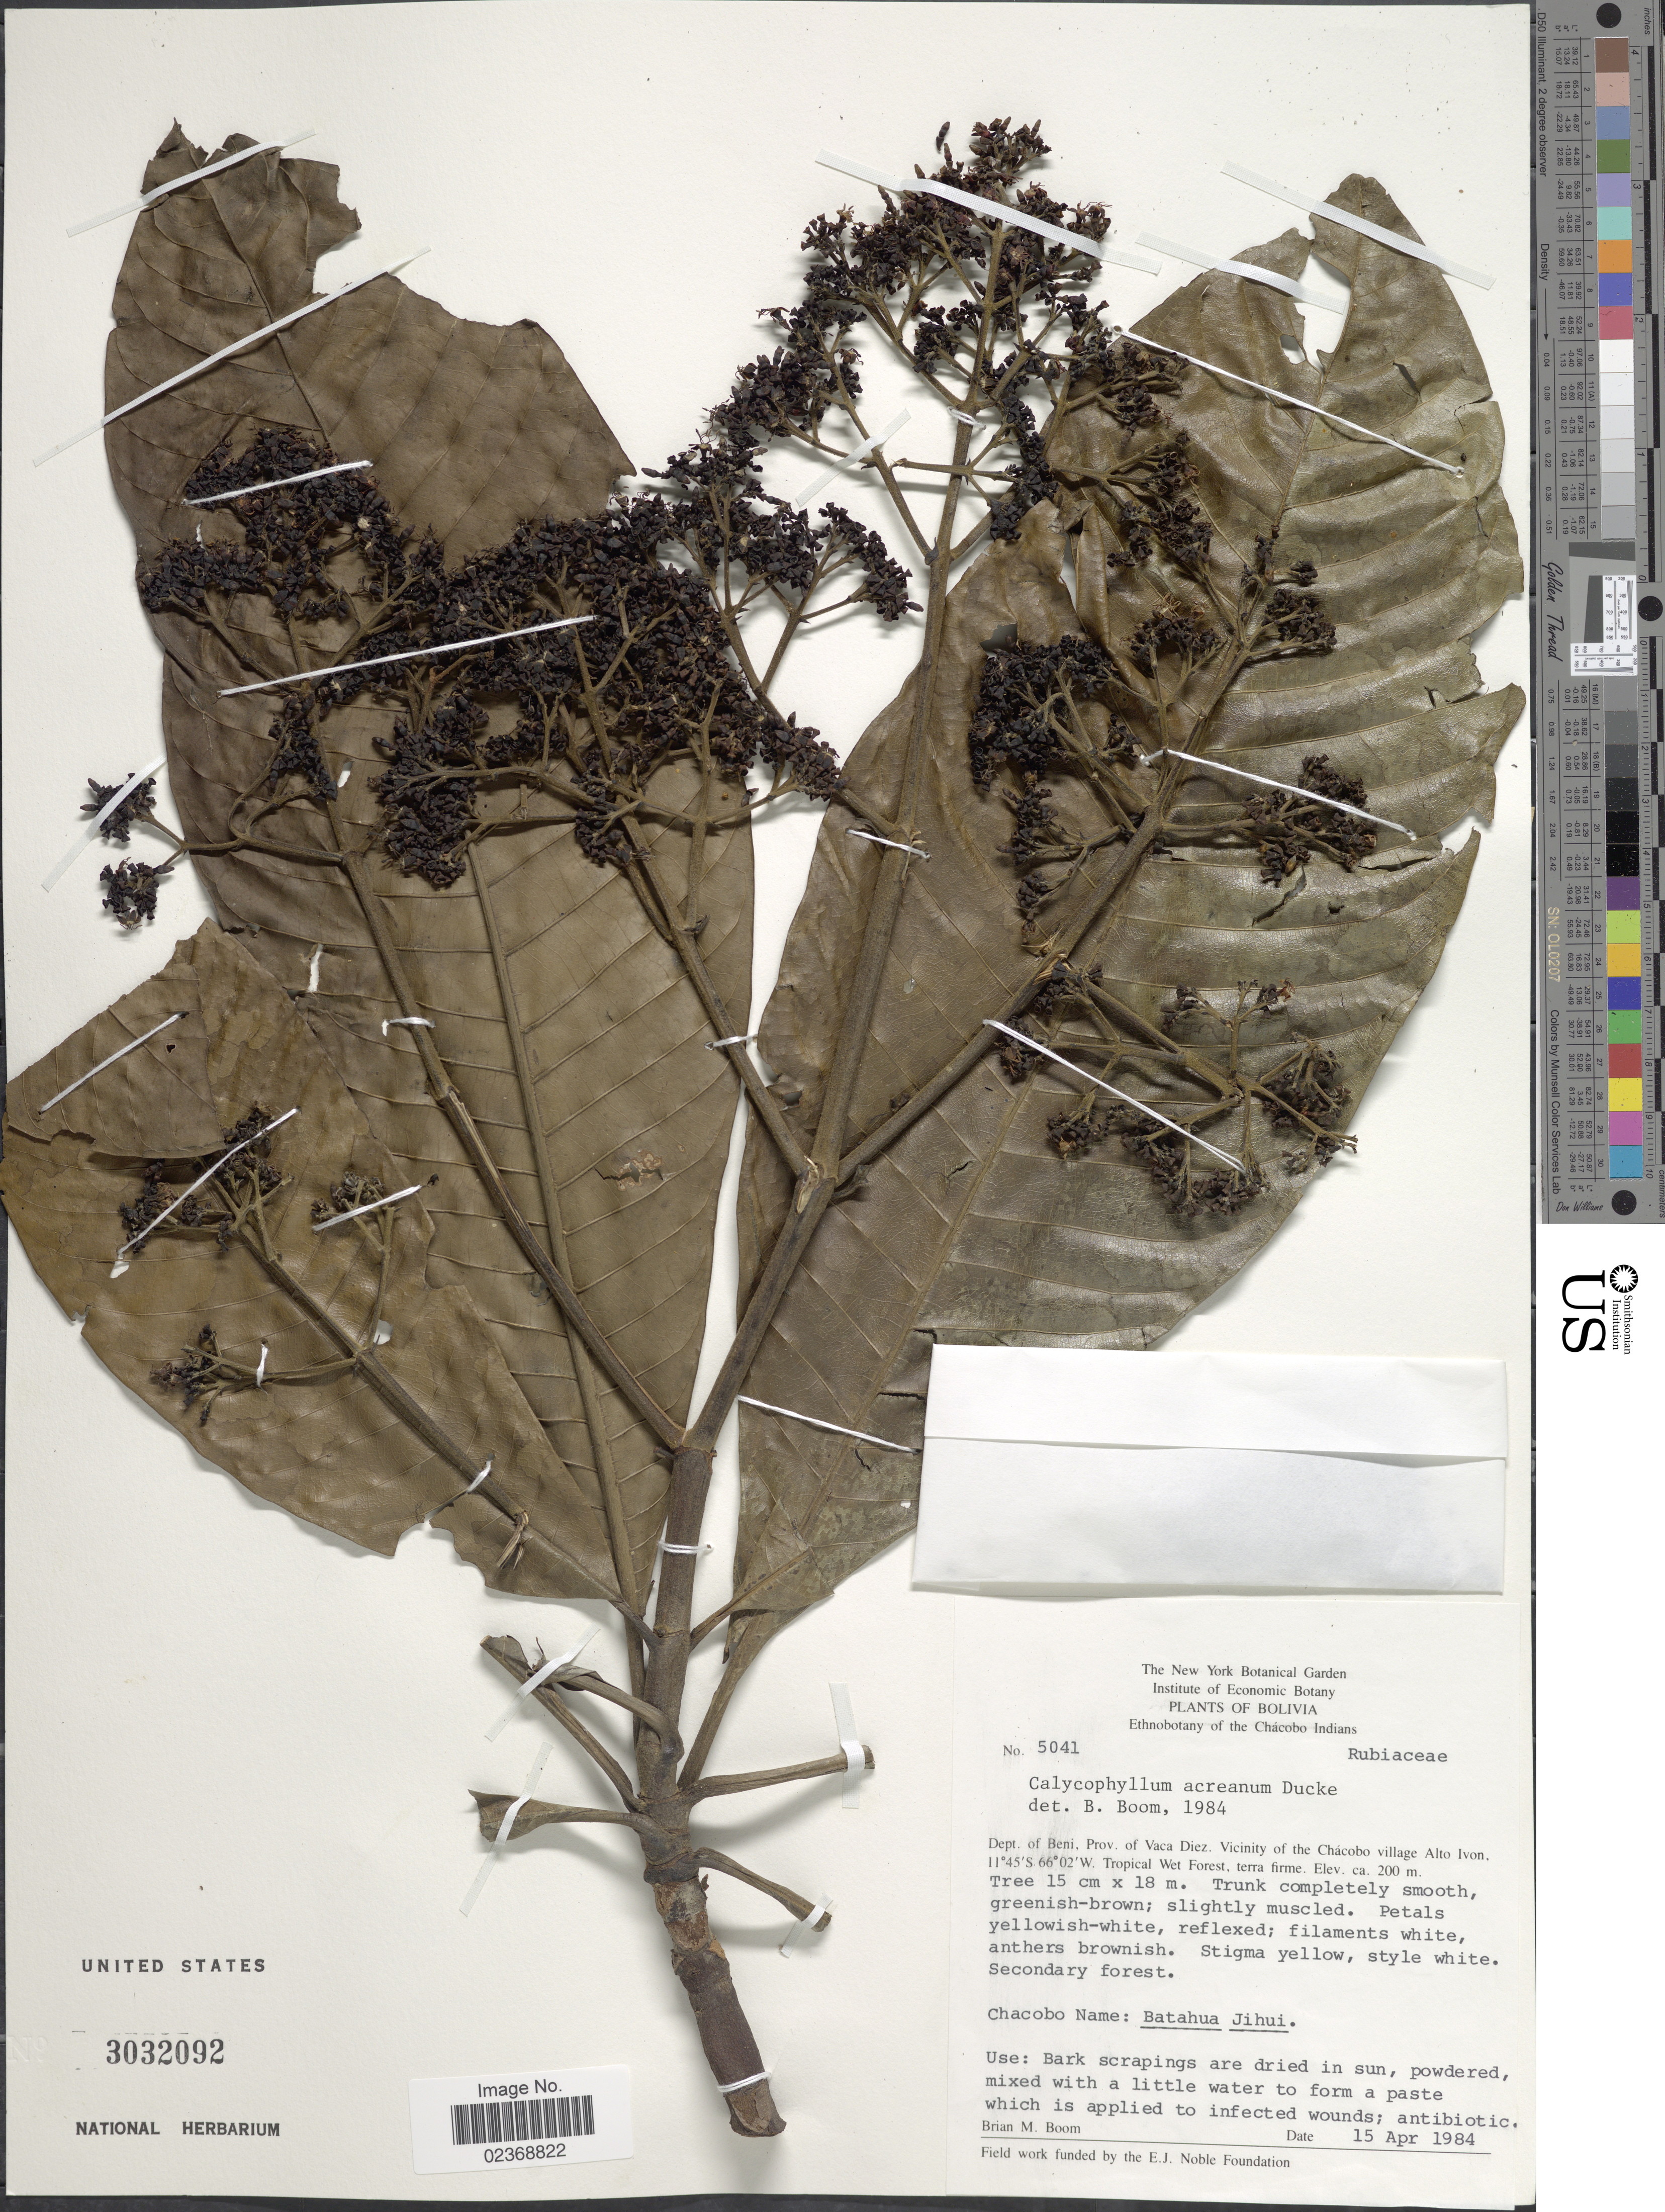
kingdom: Plantae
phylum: Tracheophyta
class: Magnoliopsida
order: Gentianales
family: Rubiaceae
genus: Calycophyllum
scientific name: Calycophyllum megistocaulum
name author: (K. Krause) C.M. Taylor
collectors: B. M. Boom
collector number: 5041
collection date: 1984-04-15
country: Bolivia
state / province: Beni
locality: Chacobo Indians. Prov. of Vaca Diez. Vicinity of the Chacobo village Alto Ivon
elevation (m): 200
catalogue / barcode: US 3032092